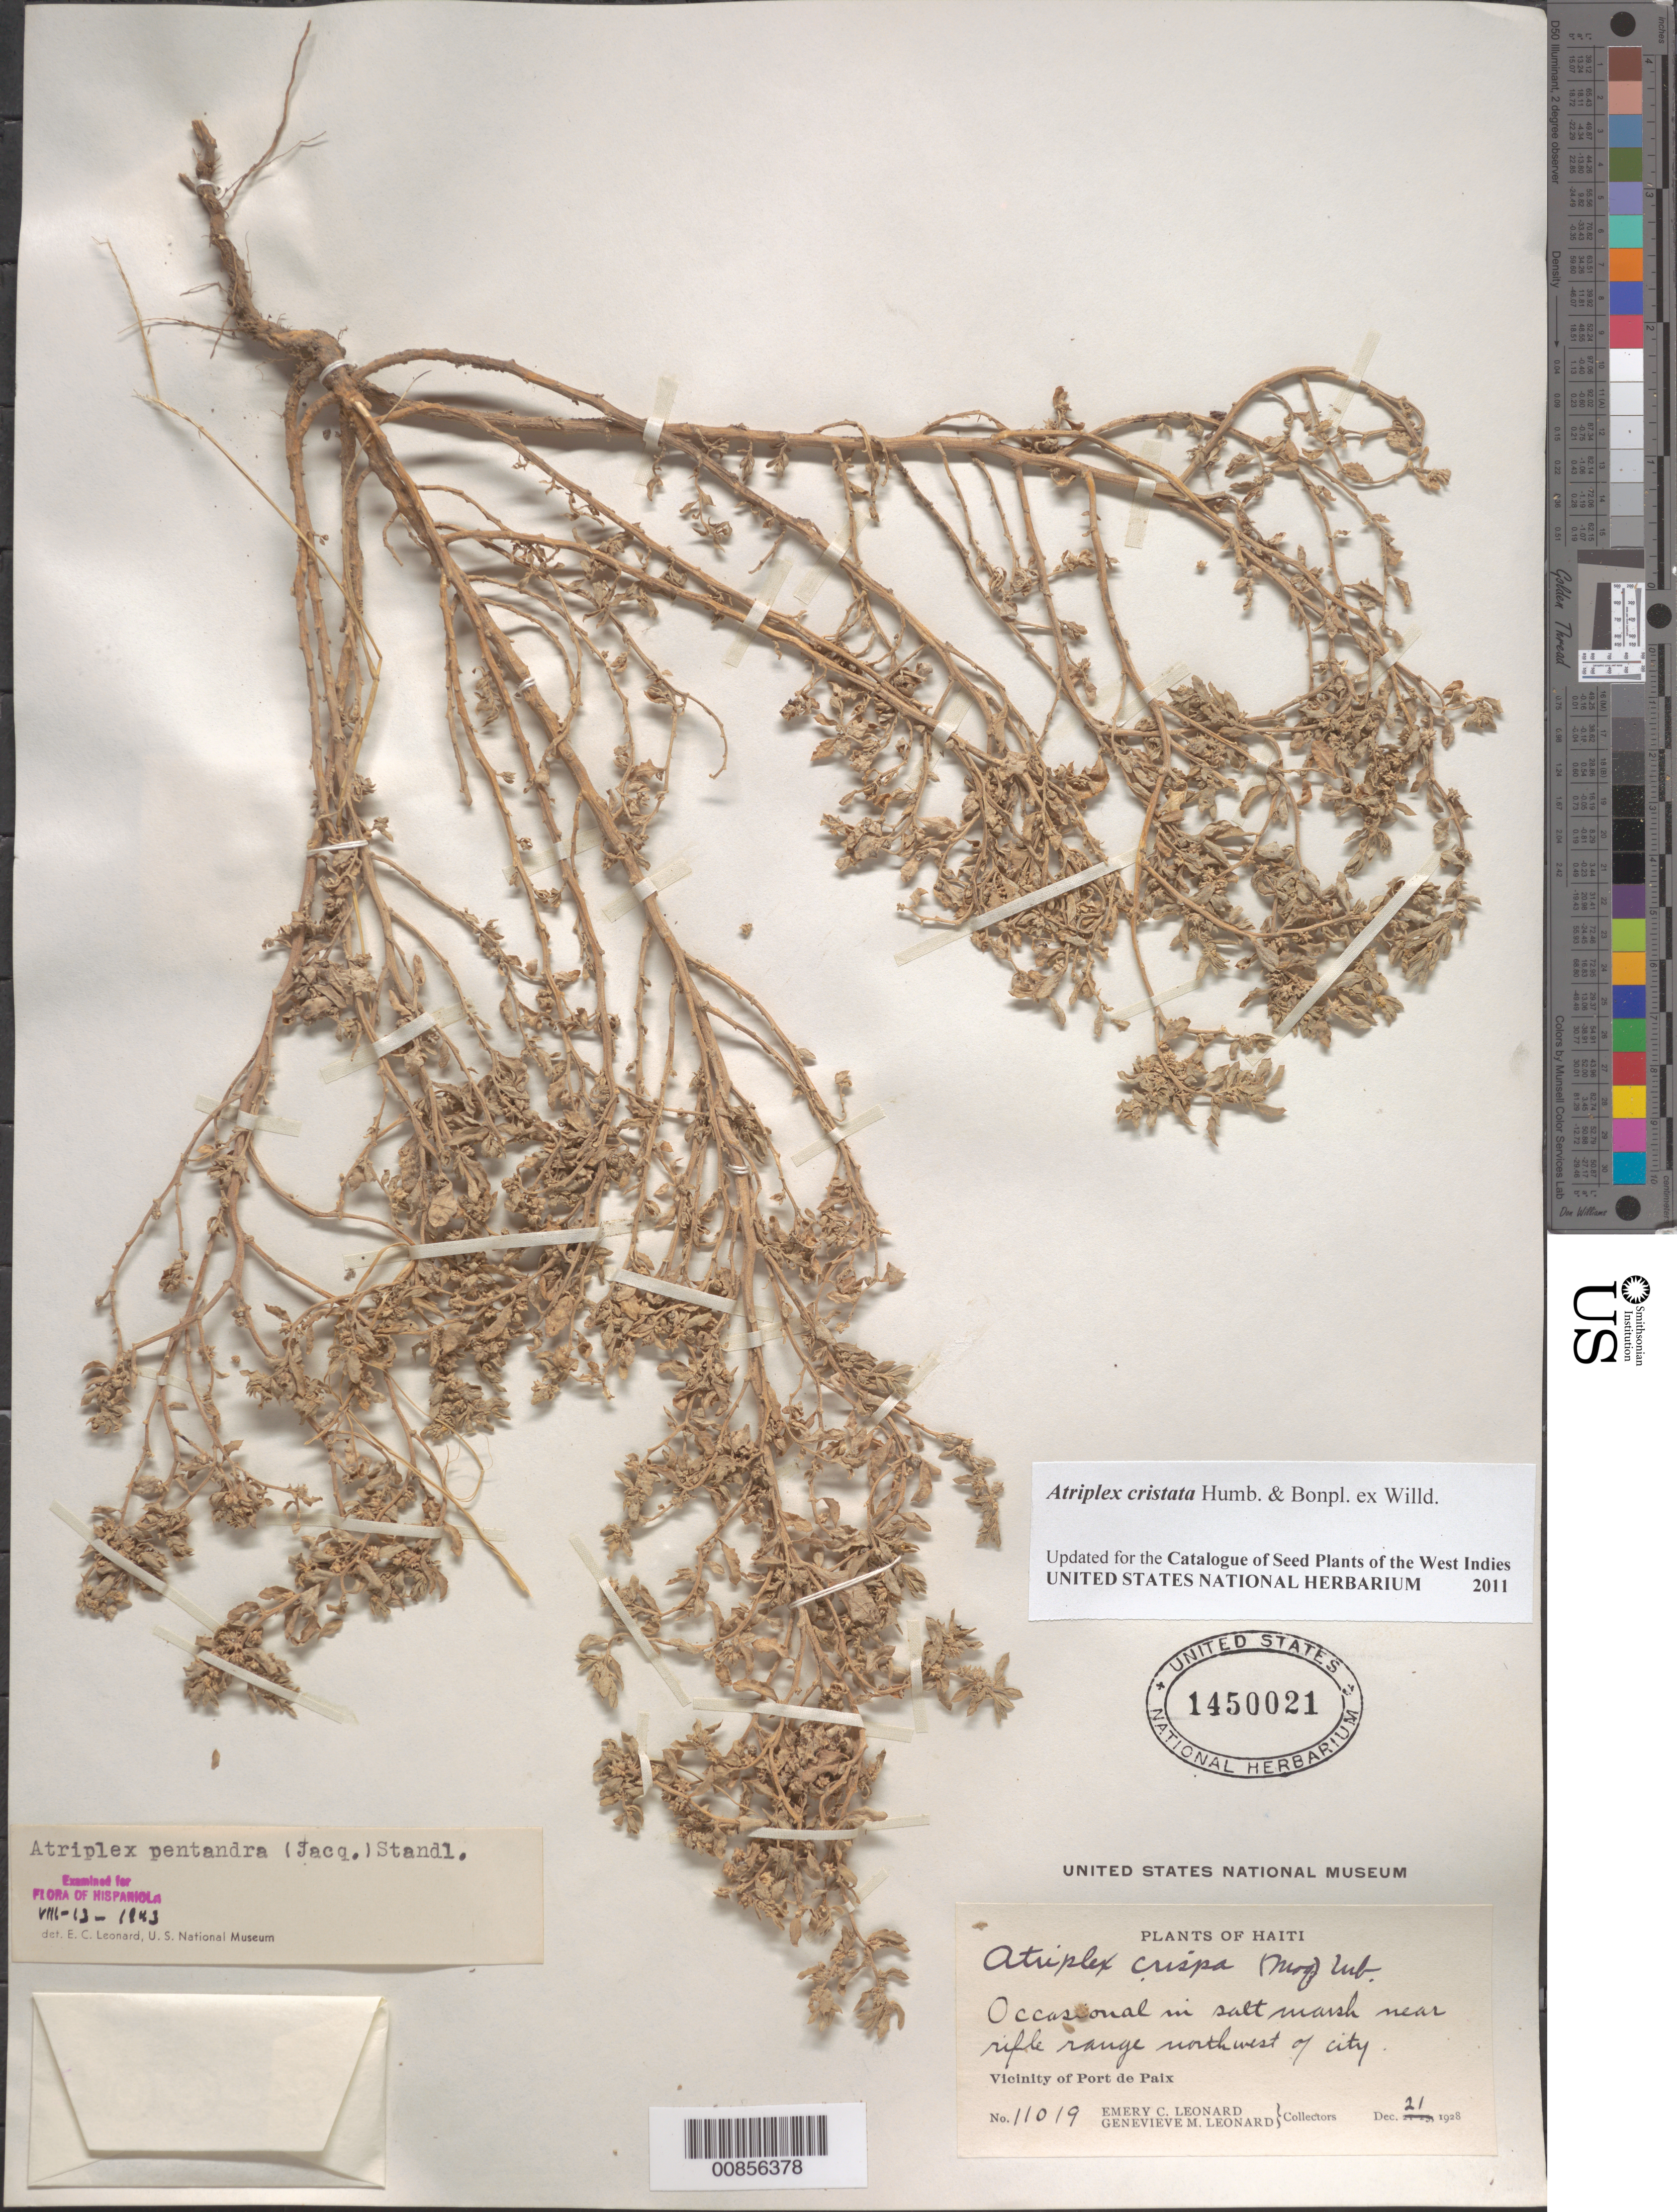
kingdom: Plantae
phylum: Tracheophyta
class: Magnoliopsida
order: Caryophyllales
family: Amaranthaceae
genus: Atriplex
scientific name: Atriplex pentandra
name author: (Jacq.) Standl.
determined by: Leonard, Emery C., (US)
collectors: E. C. Leonard & G. M. Leonard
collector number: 11019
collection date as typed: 21 Dec 1928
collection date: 1928-12-21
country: Haiti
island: Hispaniola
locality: Vicinity of Port-de-Paix. In salt marsh near rifle range northwest of city.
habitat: In salt marsh.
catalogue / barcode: US 1450021